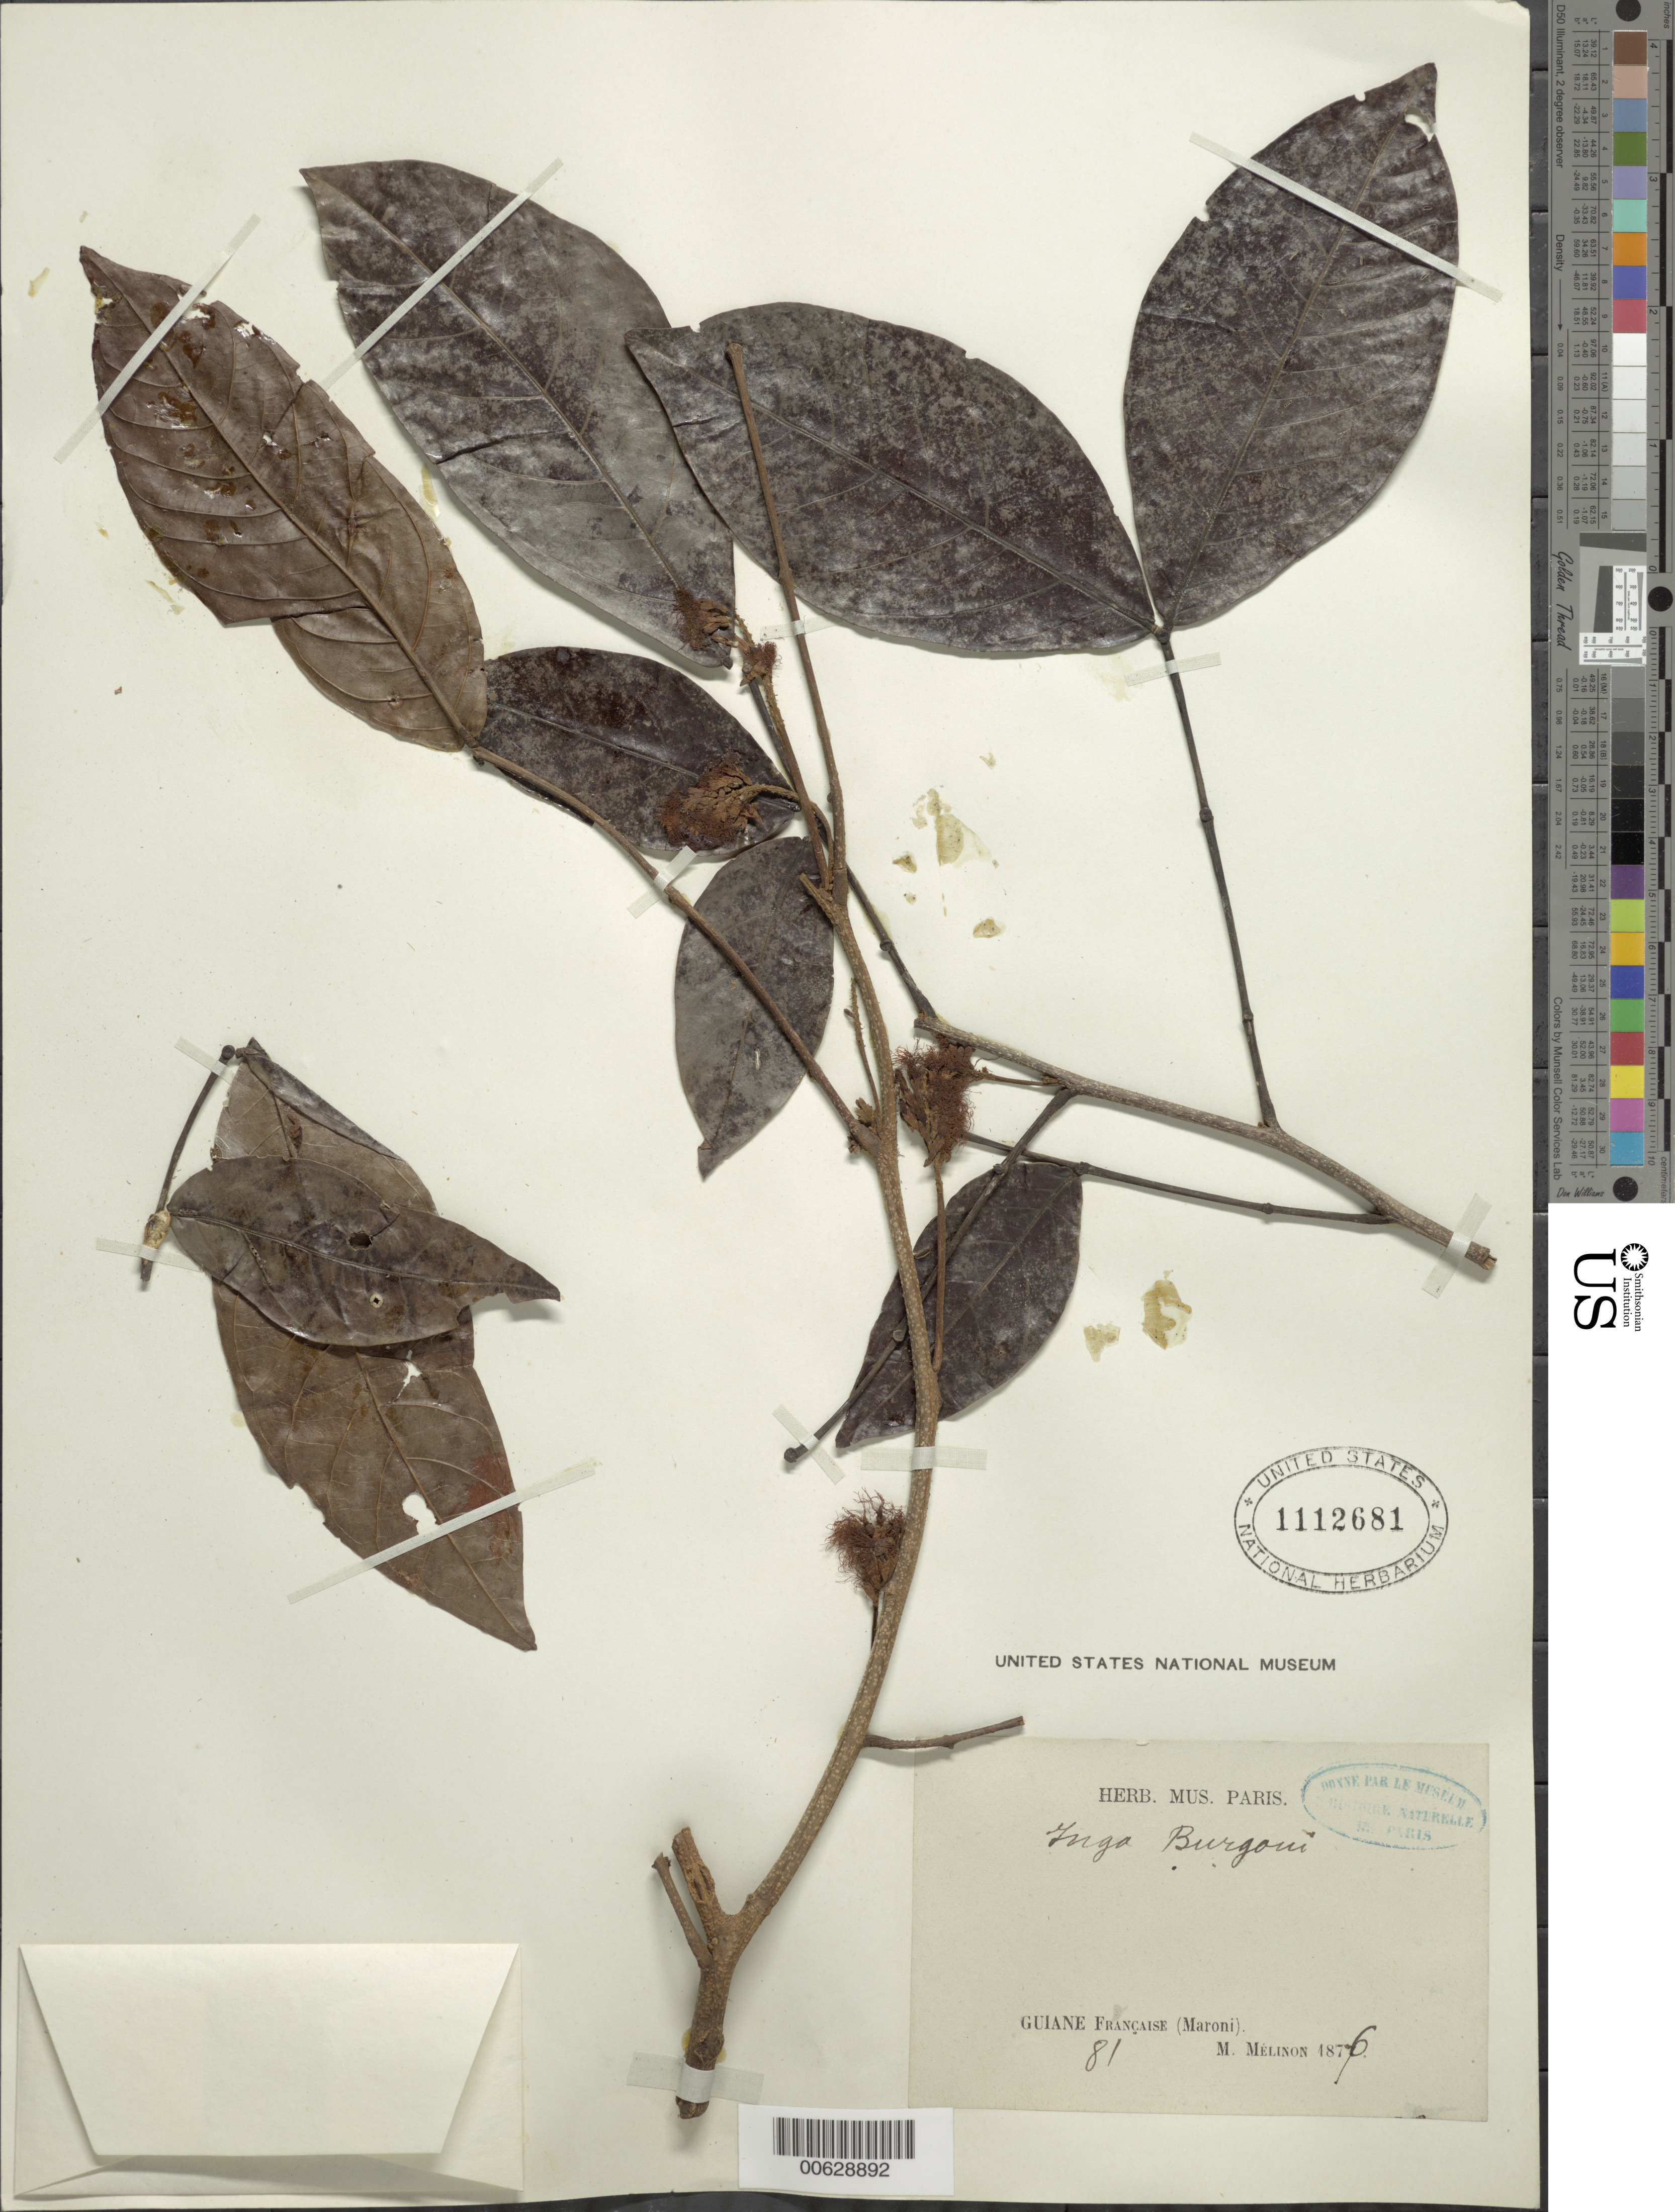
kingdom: Plantae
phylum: Tracheophyta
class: Magnoliopsida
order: Fabales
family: Fabaceae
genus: Inga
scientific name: Inga bourgoni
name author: (Aubl.) DC.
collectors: E. Mélinon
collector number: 81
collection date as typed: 1876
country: French Guiana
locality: Maroni R.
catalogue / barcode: US 1112681